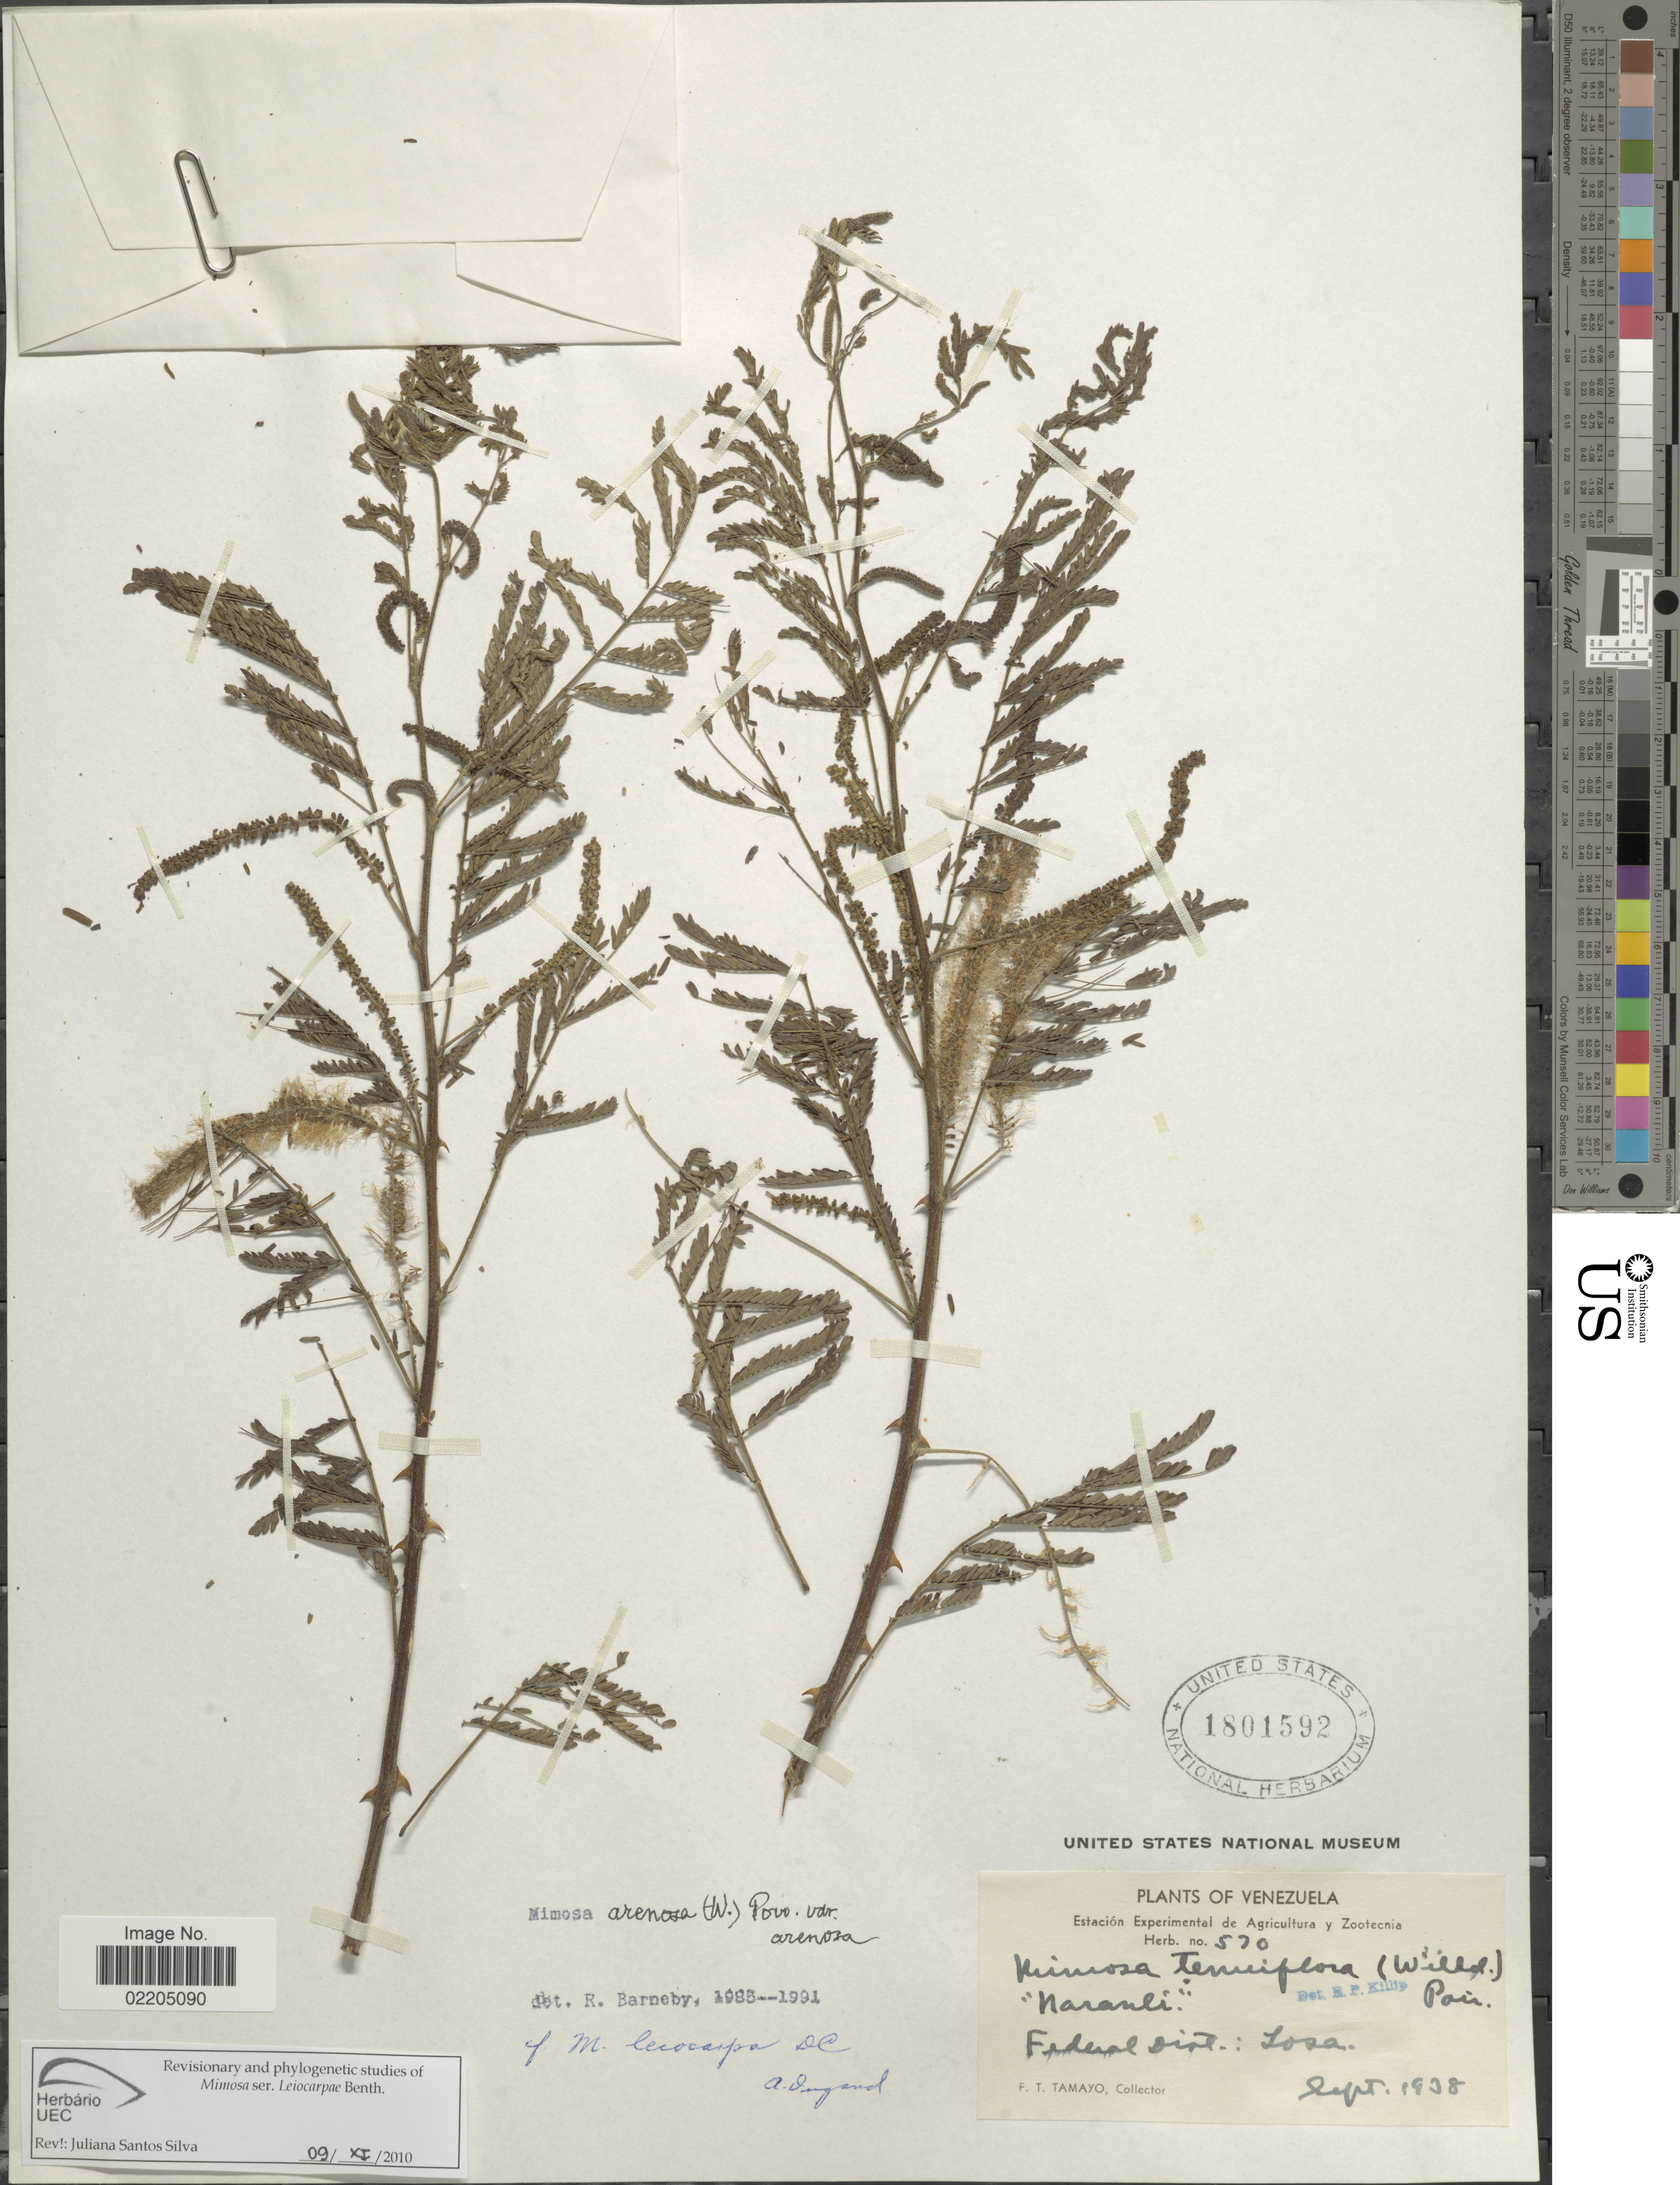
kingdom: Plantae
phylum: Tracheophyta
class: Magnoliopsida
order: Fabales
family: Fabaceae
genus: Mimosa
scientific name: Mimosa arenosa var. arenosa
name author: (Willd.) Poir.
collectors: F. Tamayo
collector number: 570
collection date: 1938-09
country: Venezuela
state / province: Distrito Federal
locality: Federal District: Losa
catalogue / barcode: US 1801592